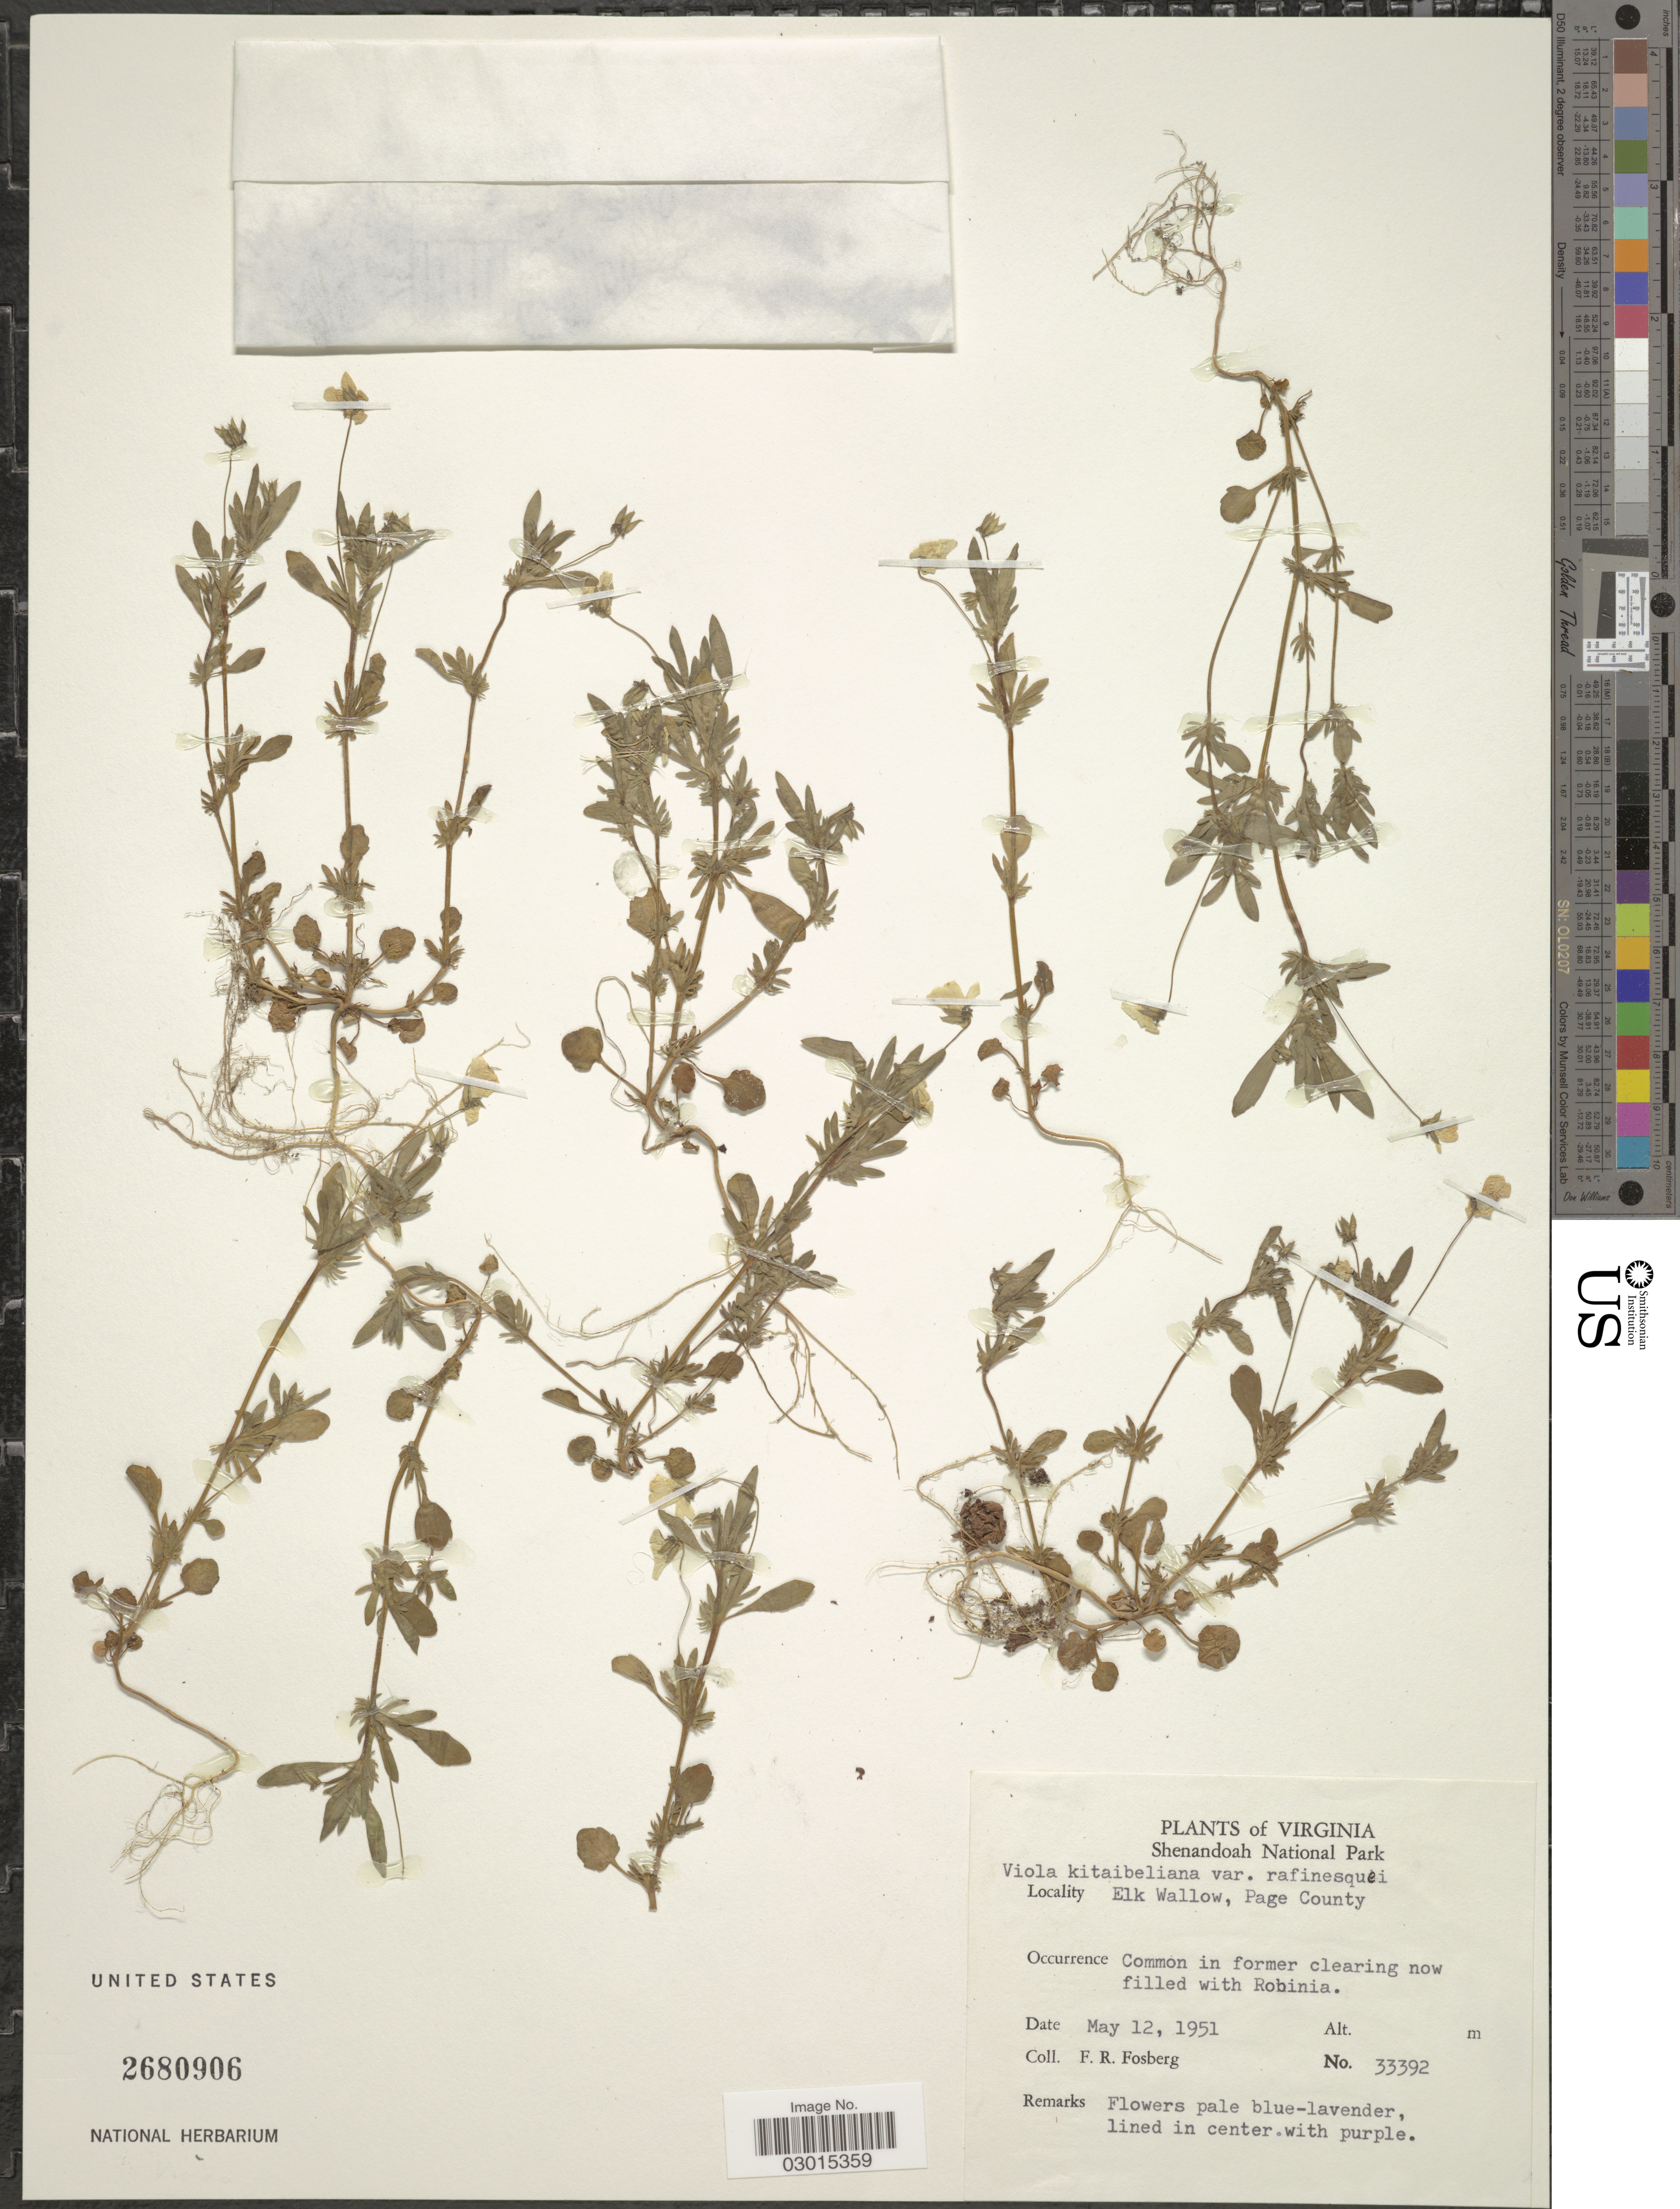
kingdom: Plantae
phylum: Tracheophyta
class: Magnoliopsida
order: Malpighiales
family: Violaceae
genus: Viola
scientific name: Viola kitaibeliana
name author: Schult.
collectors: F. R. Fosberg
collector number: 33392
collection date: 1951-05-12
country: United States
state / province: Virginia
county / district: Page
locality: Shenandoah National Park. Elk Wallow, Page County.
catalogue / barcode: US 2680906